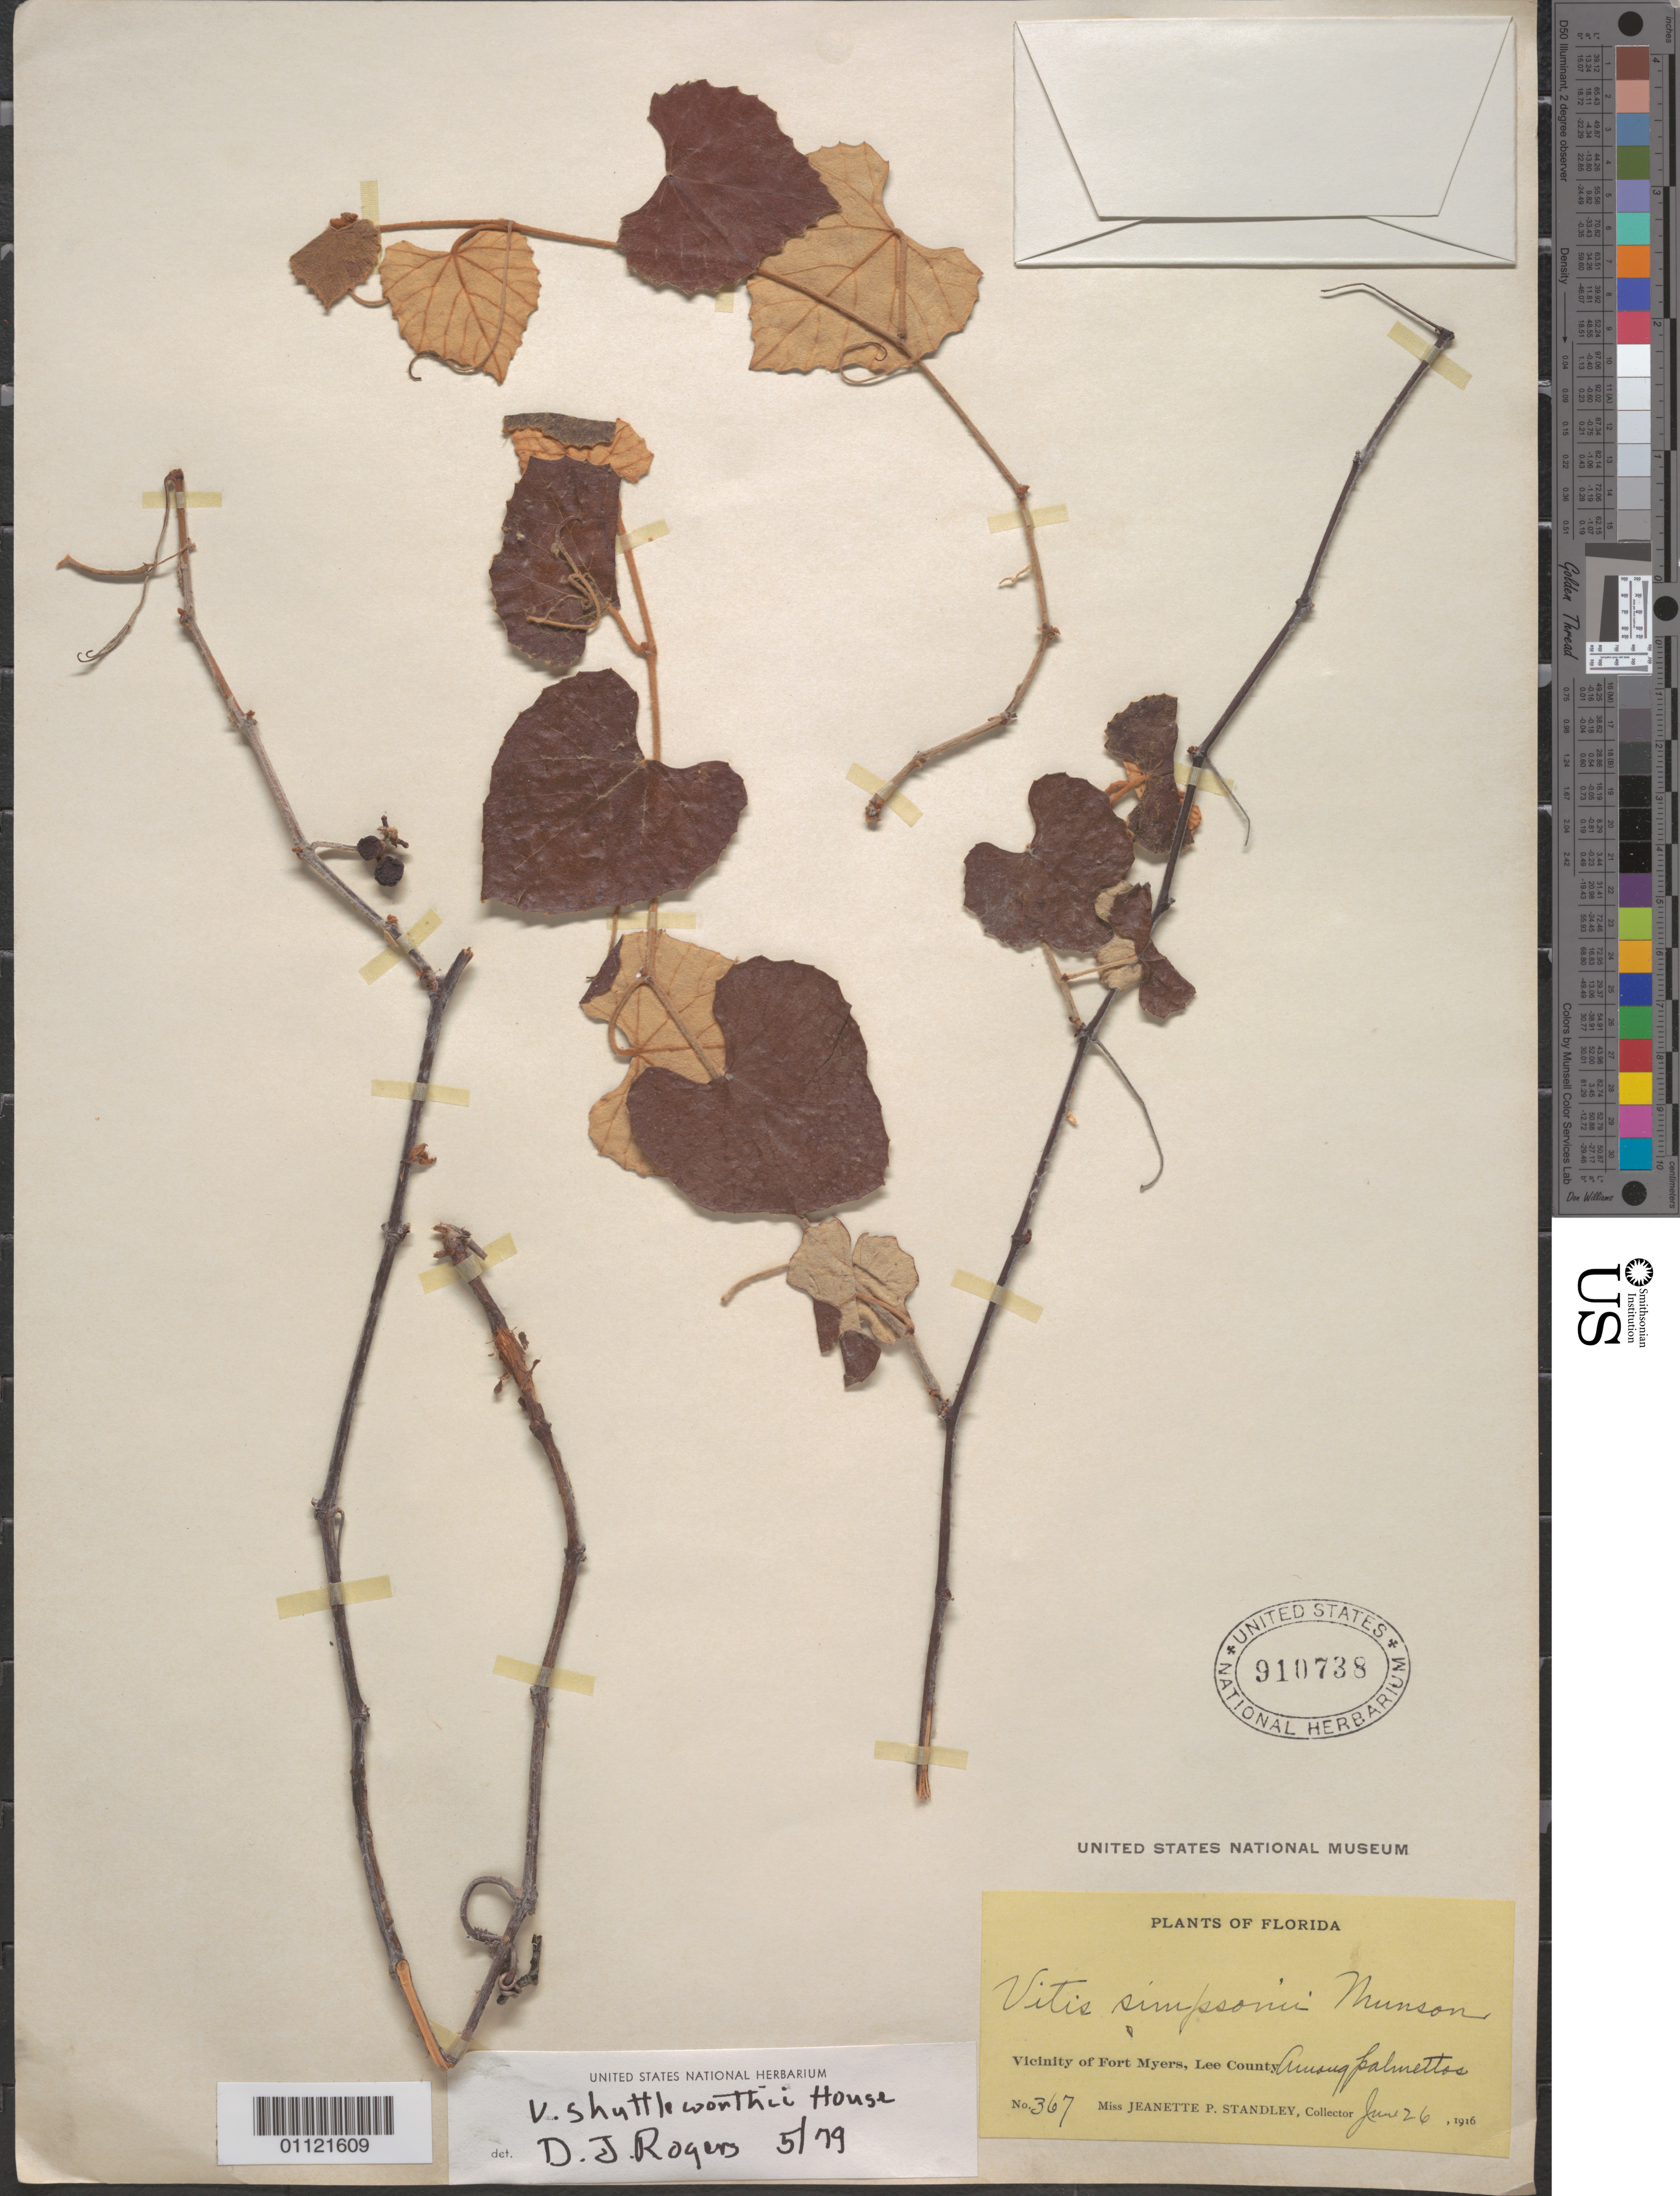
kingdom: Plantae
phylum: Tracheophyta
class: Magnoliopsida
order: Vitales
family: Vitaceae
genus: Vitis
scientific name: Vitis shuttleworthii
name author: House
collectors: J. P. Standley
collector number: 367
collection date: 1916-06-26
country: United States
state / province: Florida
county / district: Lee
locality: Vicinity of Fort Myers, along Palmettos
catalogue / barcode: US 910738